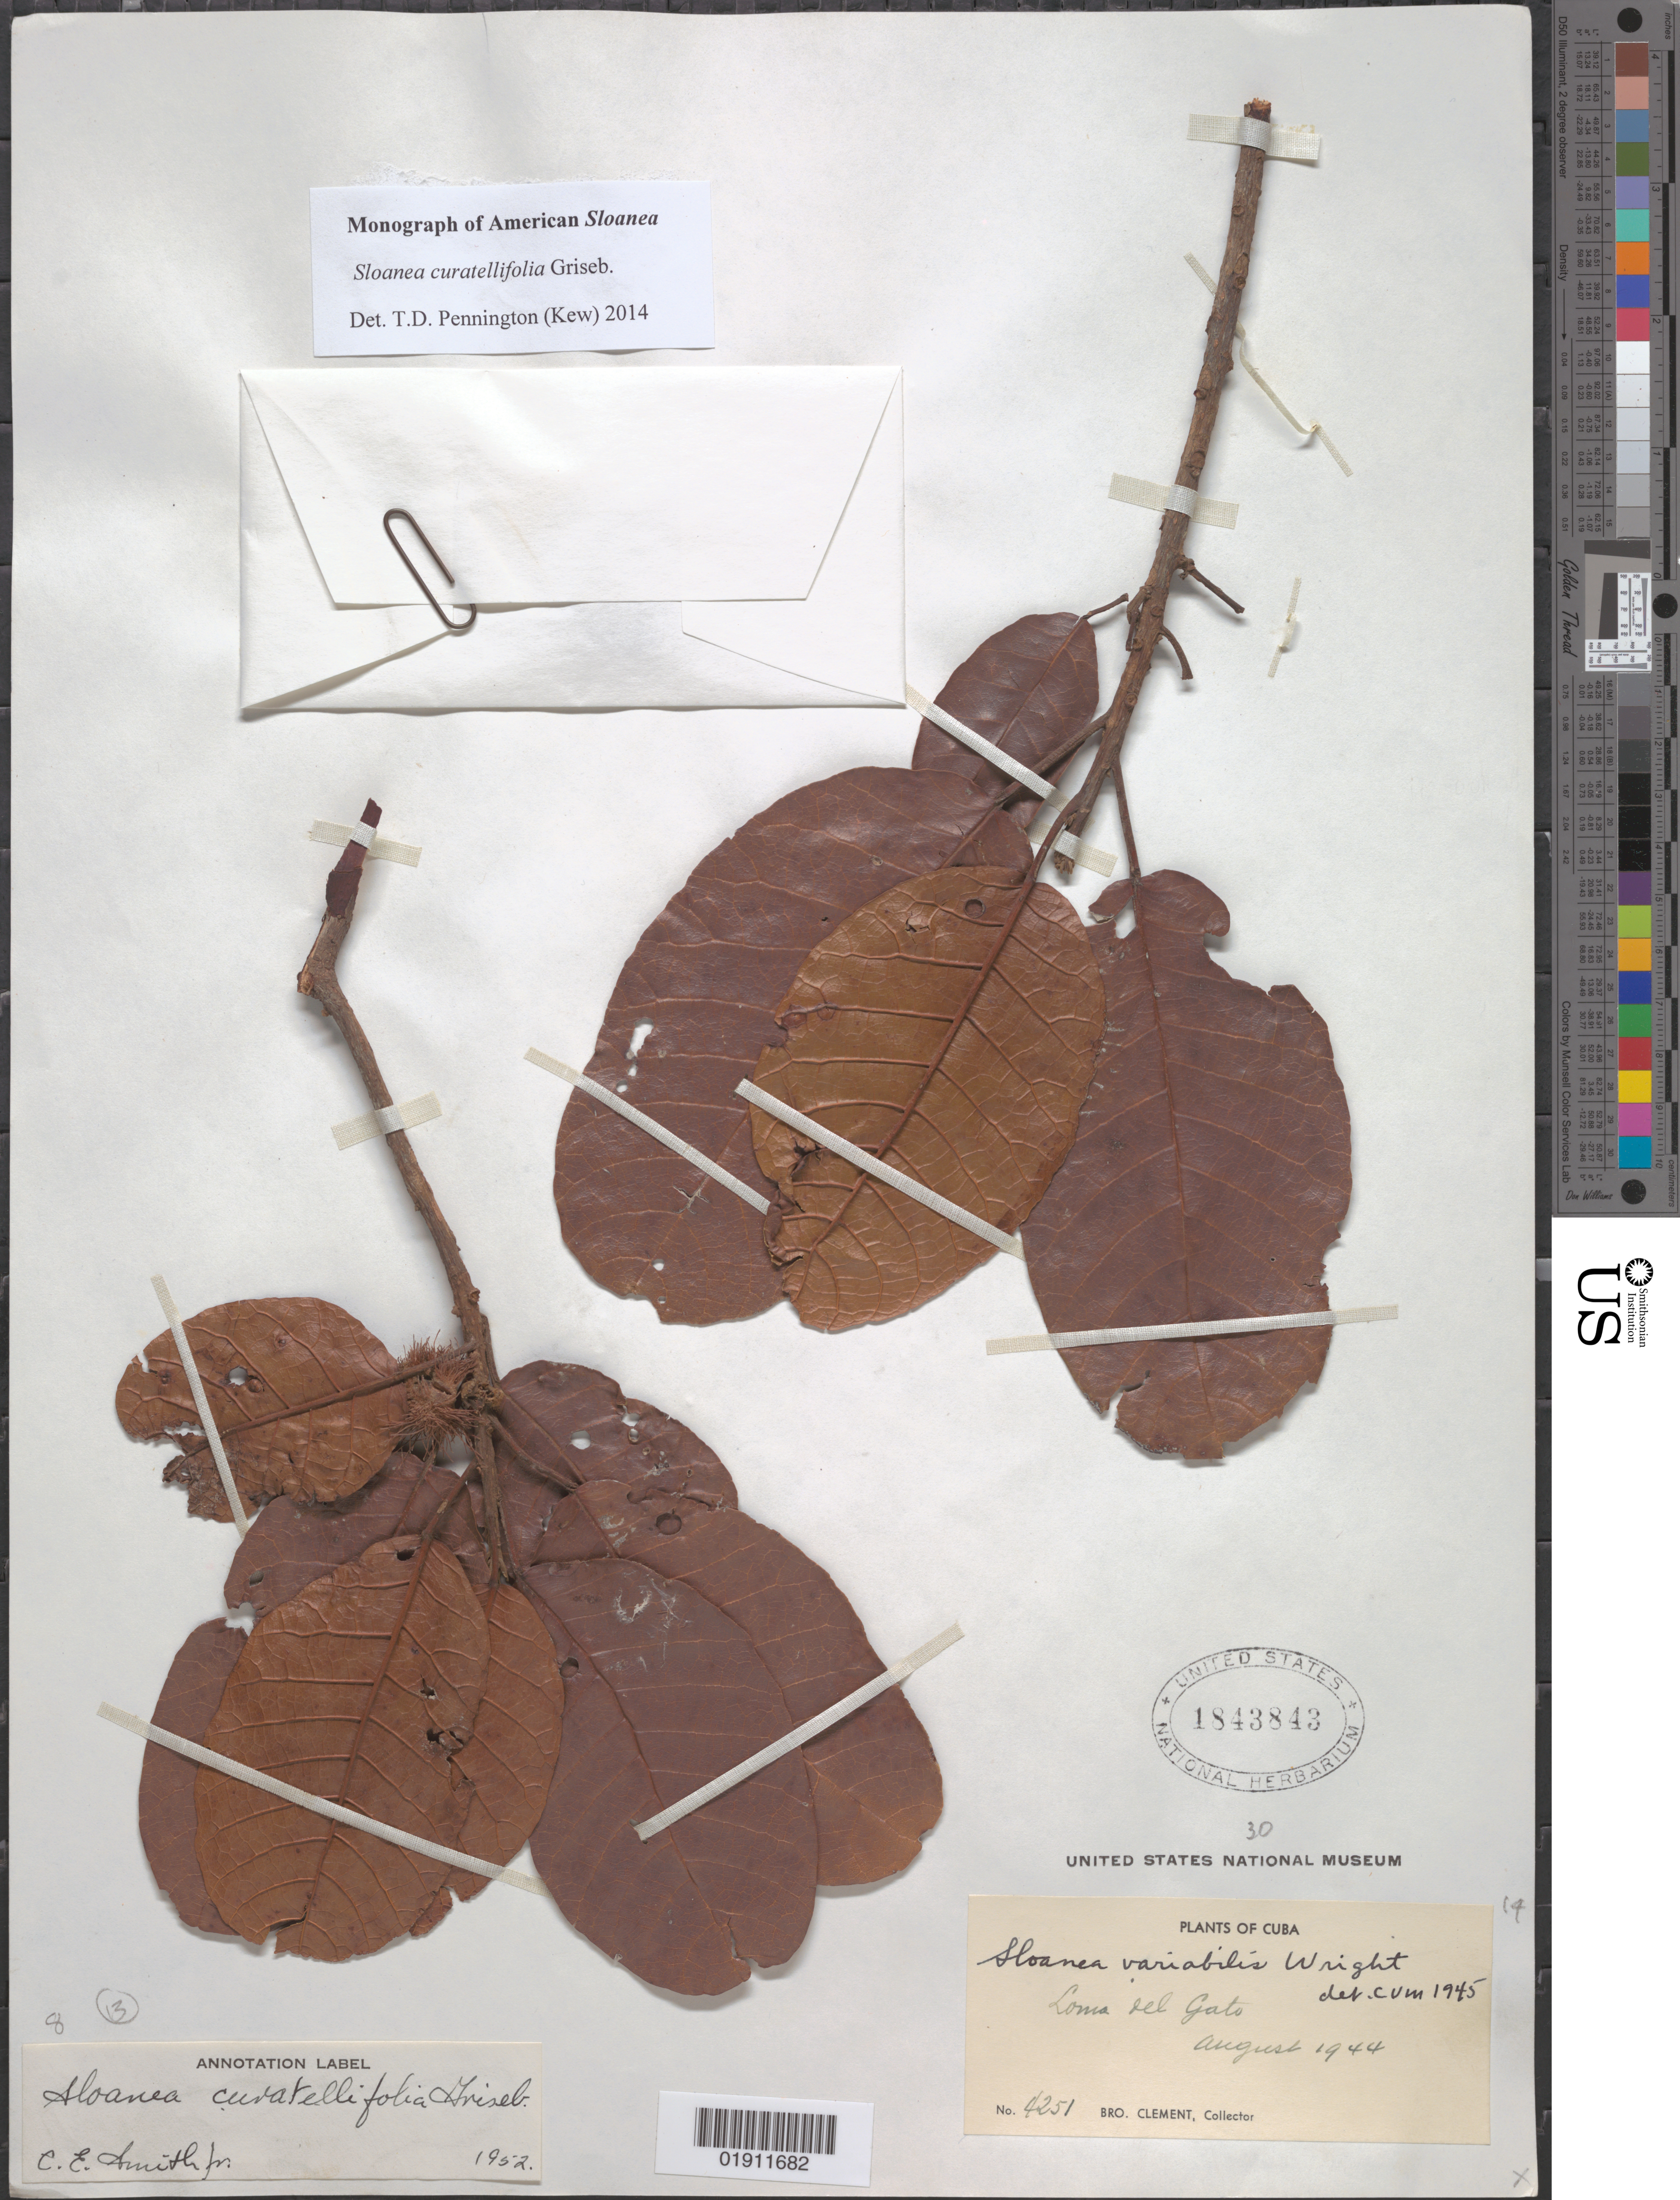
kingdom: Plantae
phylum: Tracheophyta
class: Magnoliopsida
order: Oxalidales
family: Elaeocarpaceae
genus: Sloanea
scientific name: Sloanea curatellifolia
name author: Griseb.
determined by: Pennington, T. D., (K)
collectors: B. Clement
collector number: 4251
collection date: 1944-08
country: Cuba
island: Cuba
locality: Loma del Gato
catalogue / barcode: US 1843843